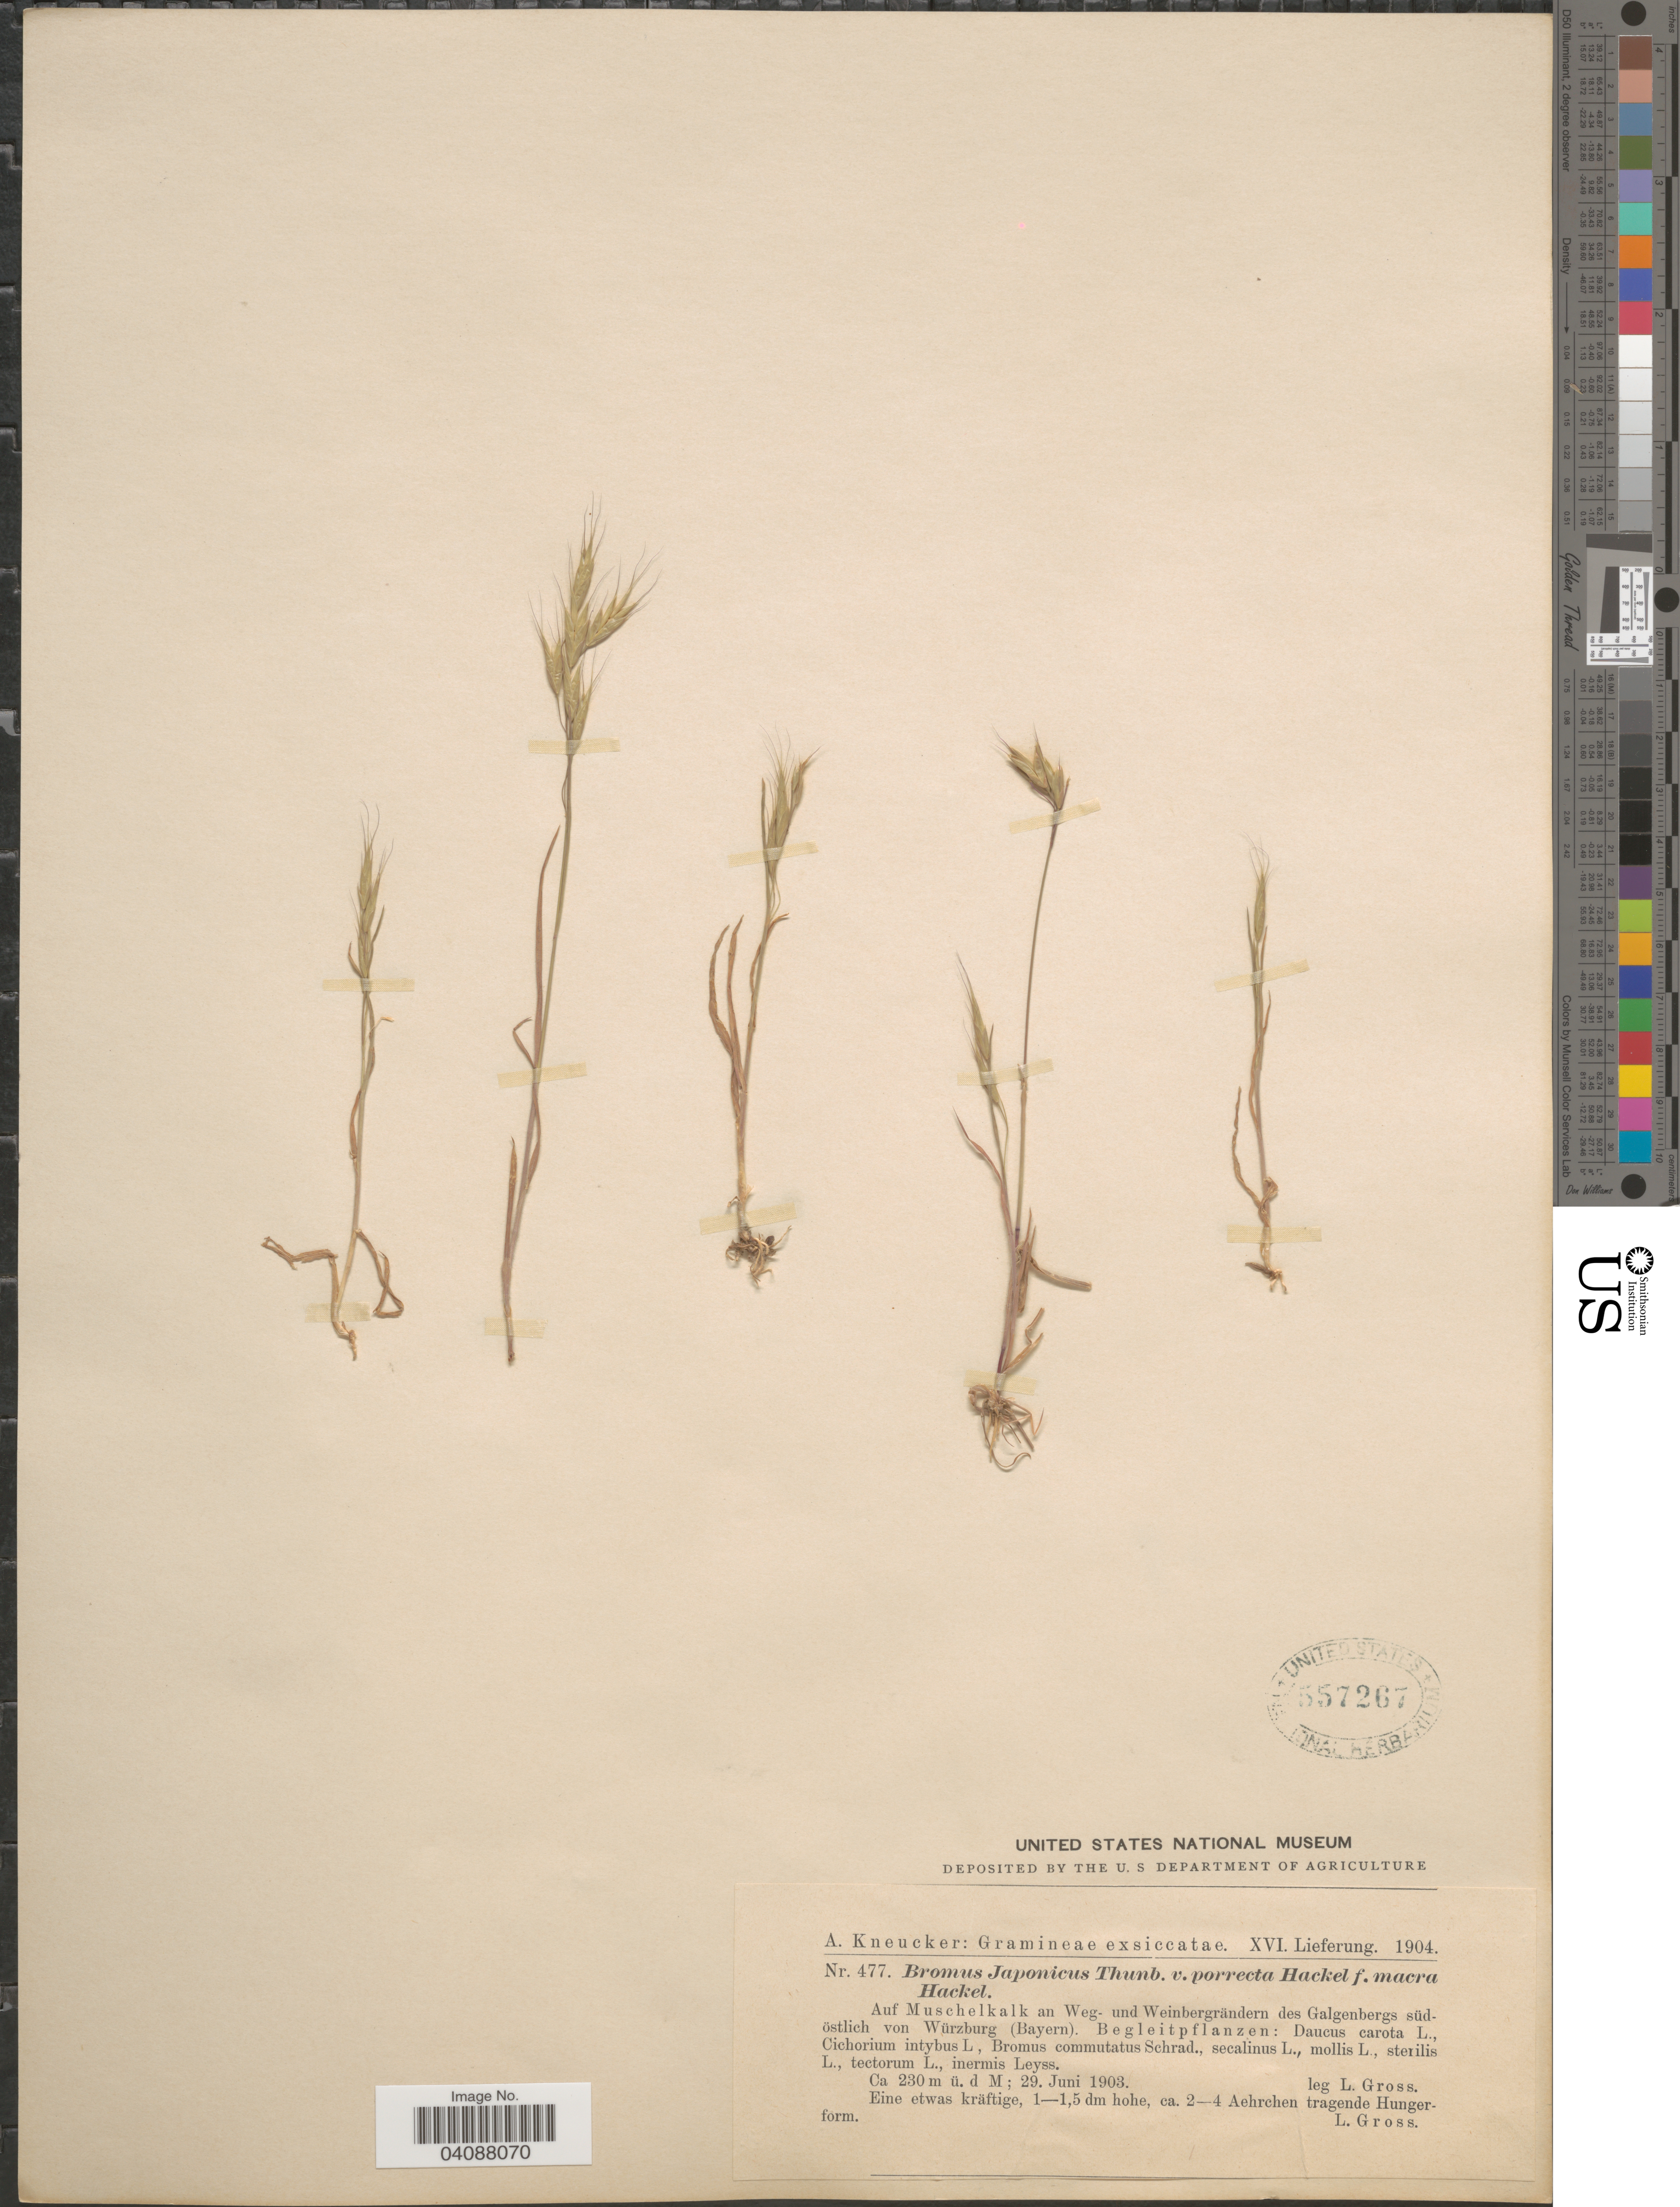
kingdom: Plantae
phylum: Tracheophyta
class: Liliopsida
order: Poales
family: Poaceae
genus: Bromus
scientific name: Bromus japonicus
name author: Houtt.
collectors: L. Gross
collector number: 477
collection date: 1903-06-29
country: Germany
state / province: Bayern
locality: Auf Muschelkalk an Weg- und Weinbergrándern des Galgenbergs süd-östlich von Würzburg.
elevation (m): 230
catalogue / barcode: US 557267